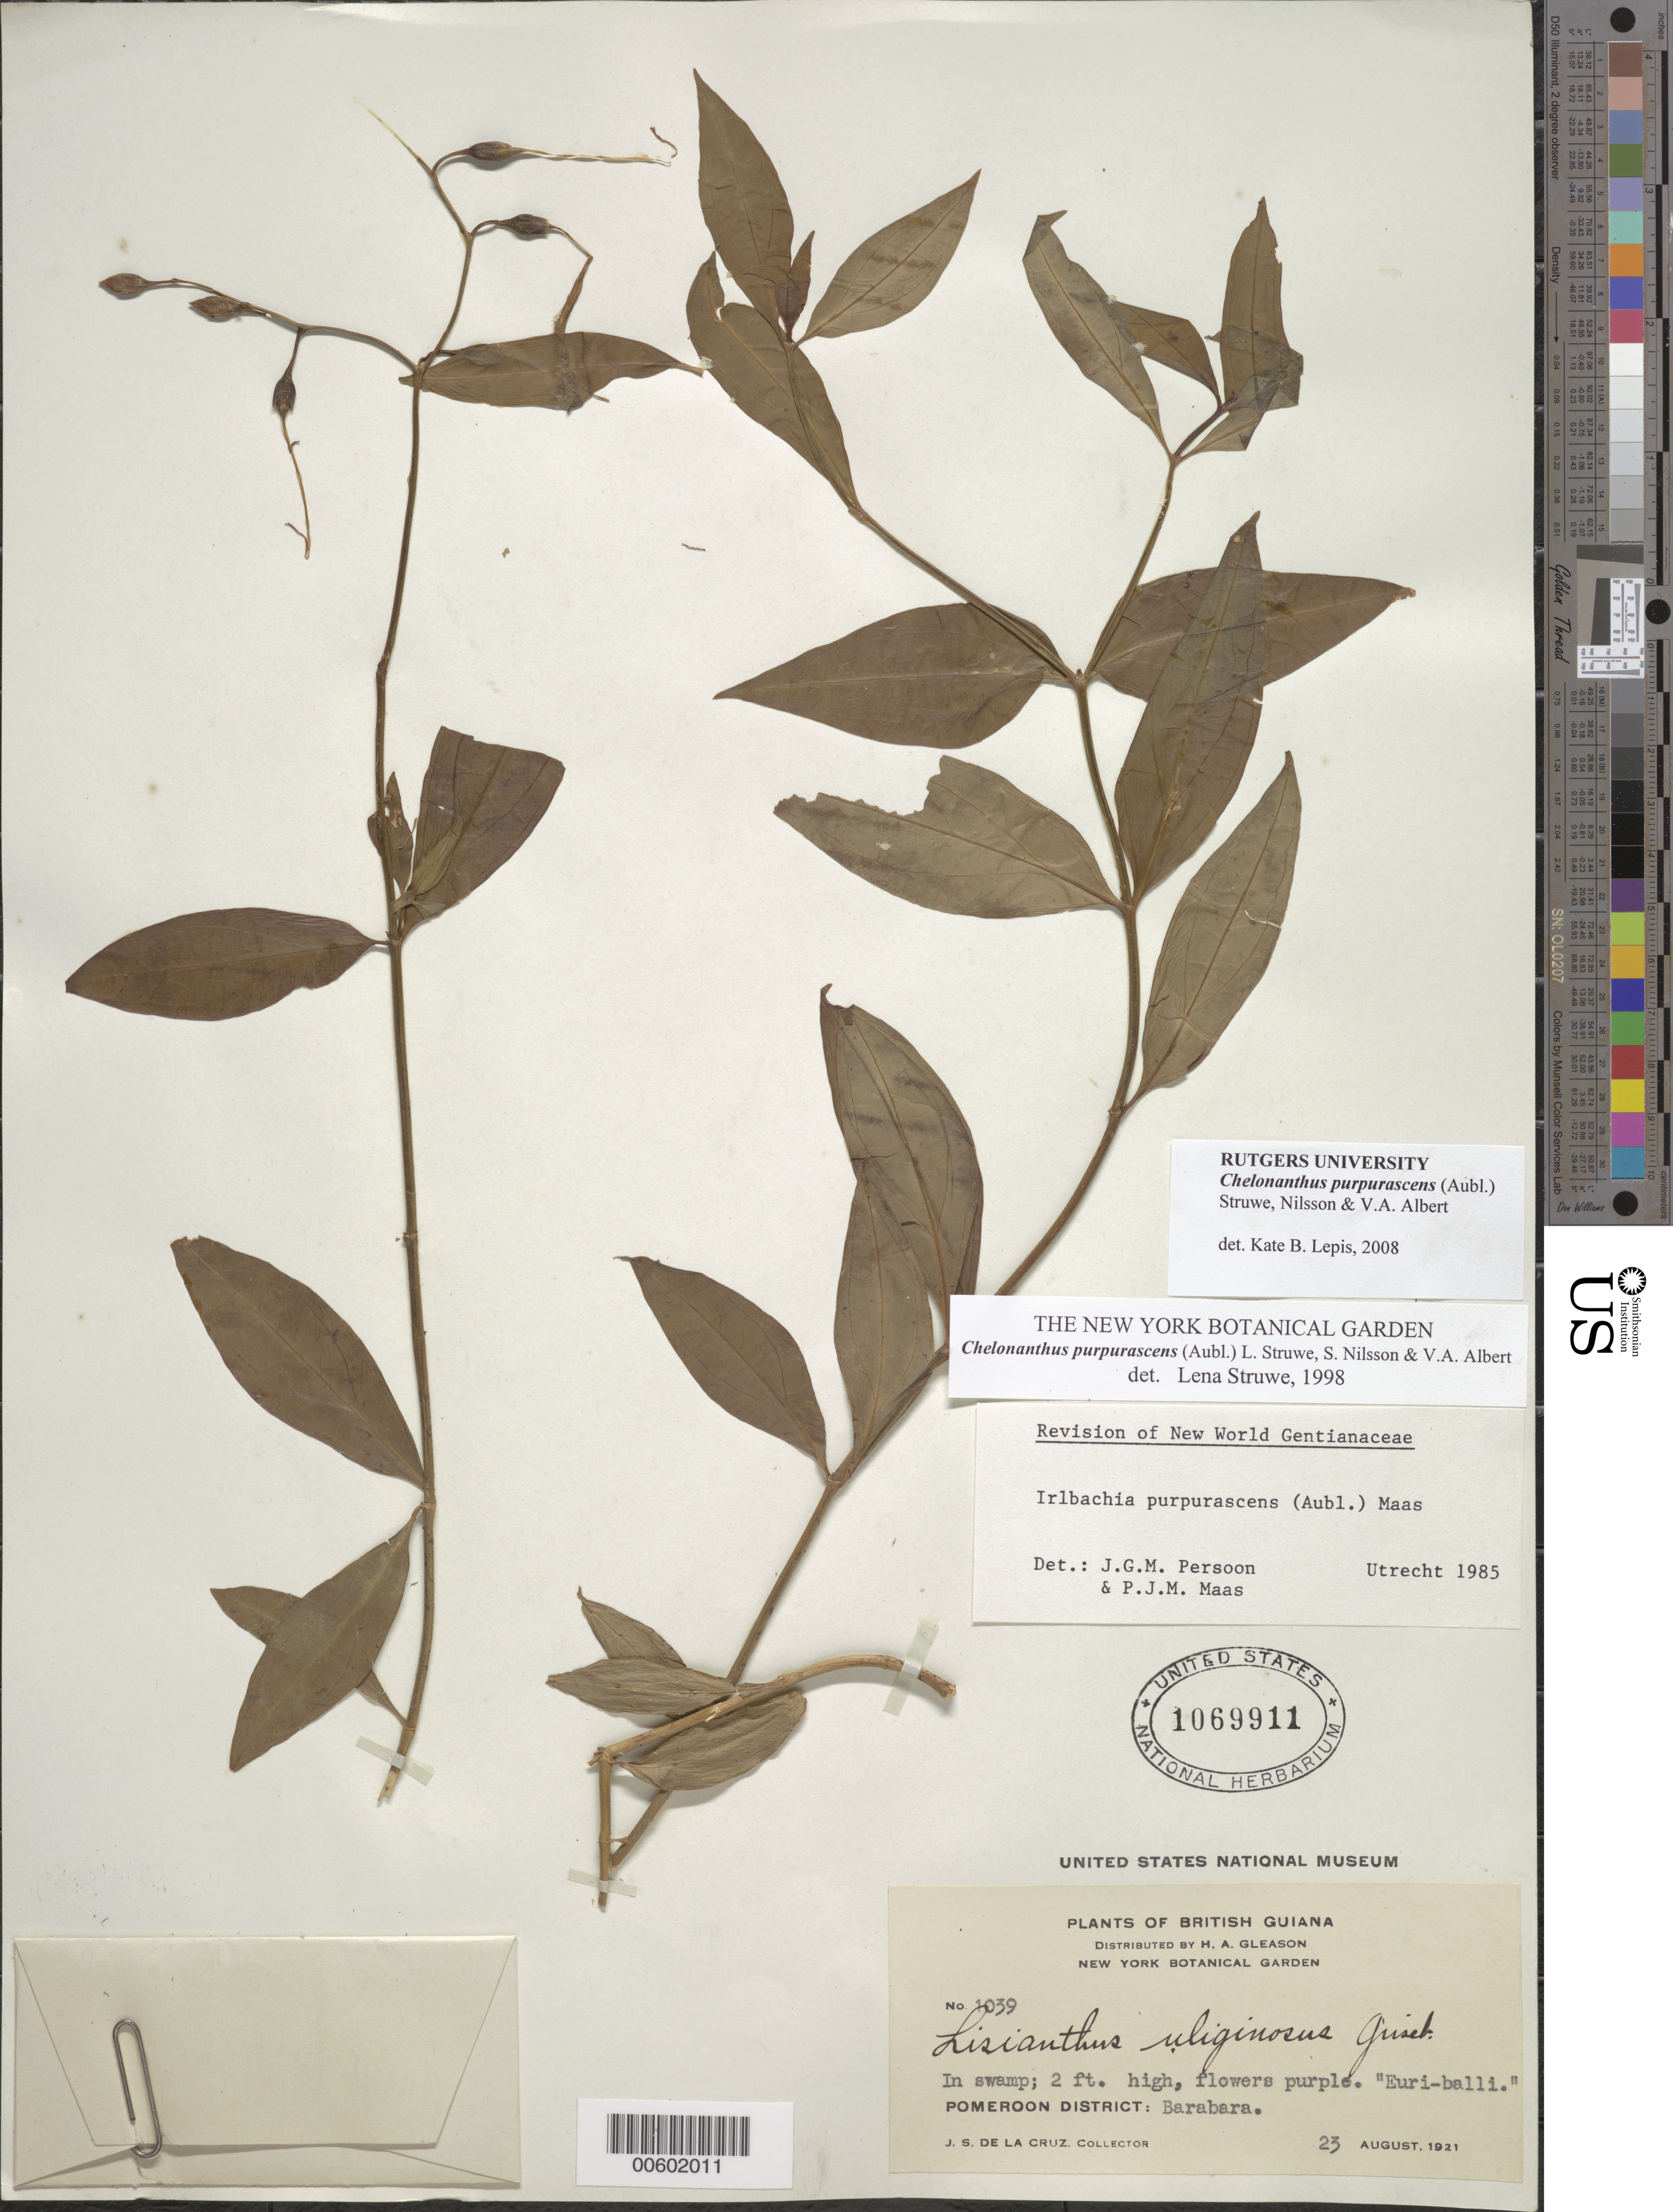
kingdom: Plantae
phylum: Tracheophyta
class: Magnoliopsida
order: Gentianales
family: Gentianaceae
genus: Chelonanthus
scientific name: Chelonanthus purpurascens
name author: (Aubl.) Struwe et al.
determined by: Struwe, L.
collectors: J. S. de la Cruz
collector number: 1039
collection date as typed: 23-Aug-21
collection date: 1921-08-23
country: Guyana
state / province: Barima-Waini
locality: Pomeroon Dist., Barabara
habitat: Swamp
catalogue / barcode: US 1069911